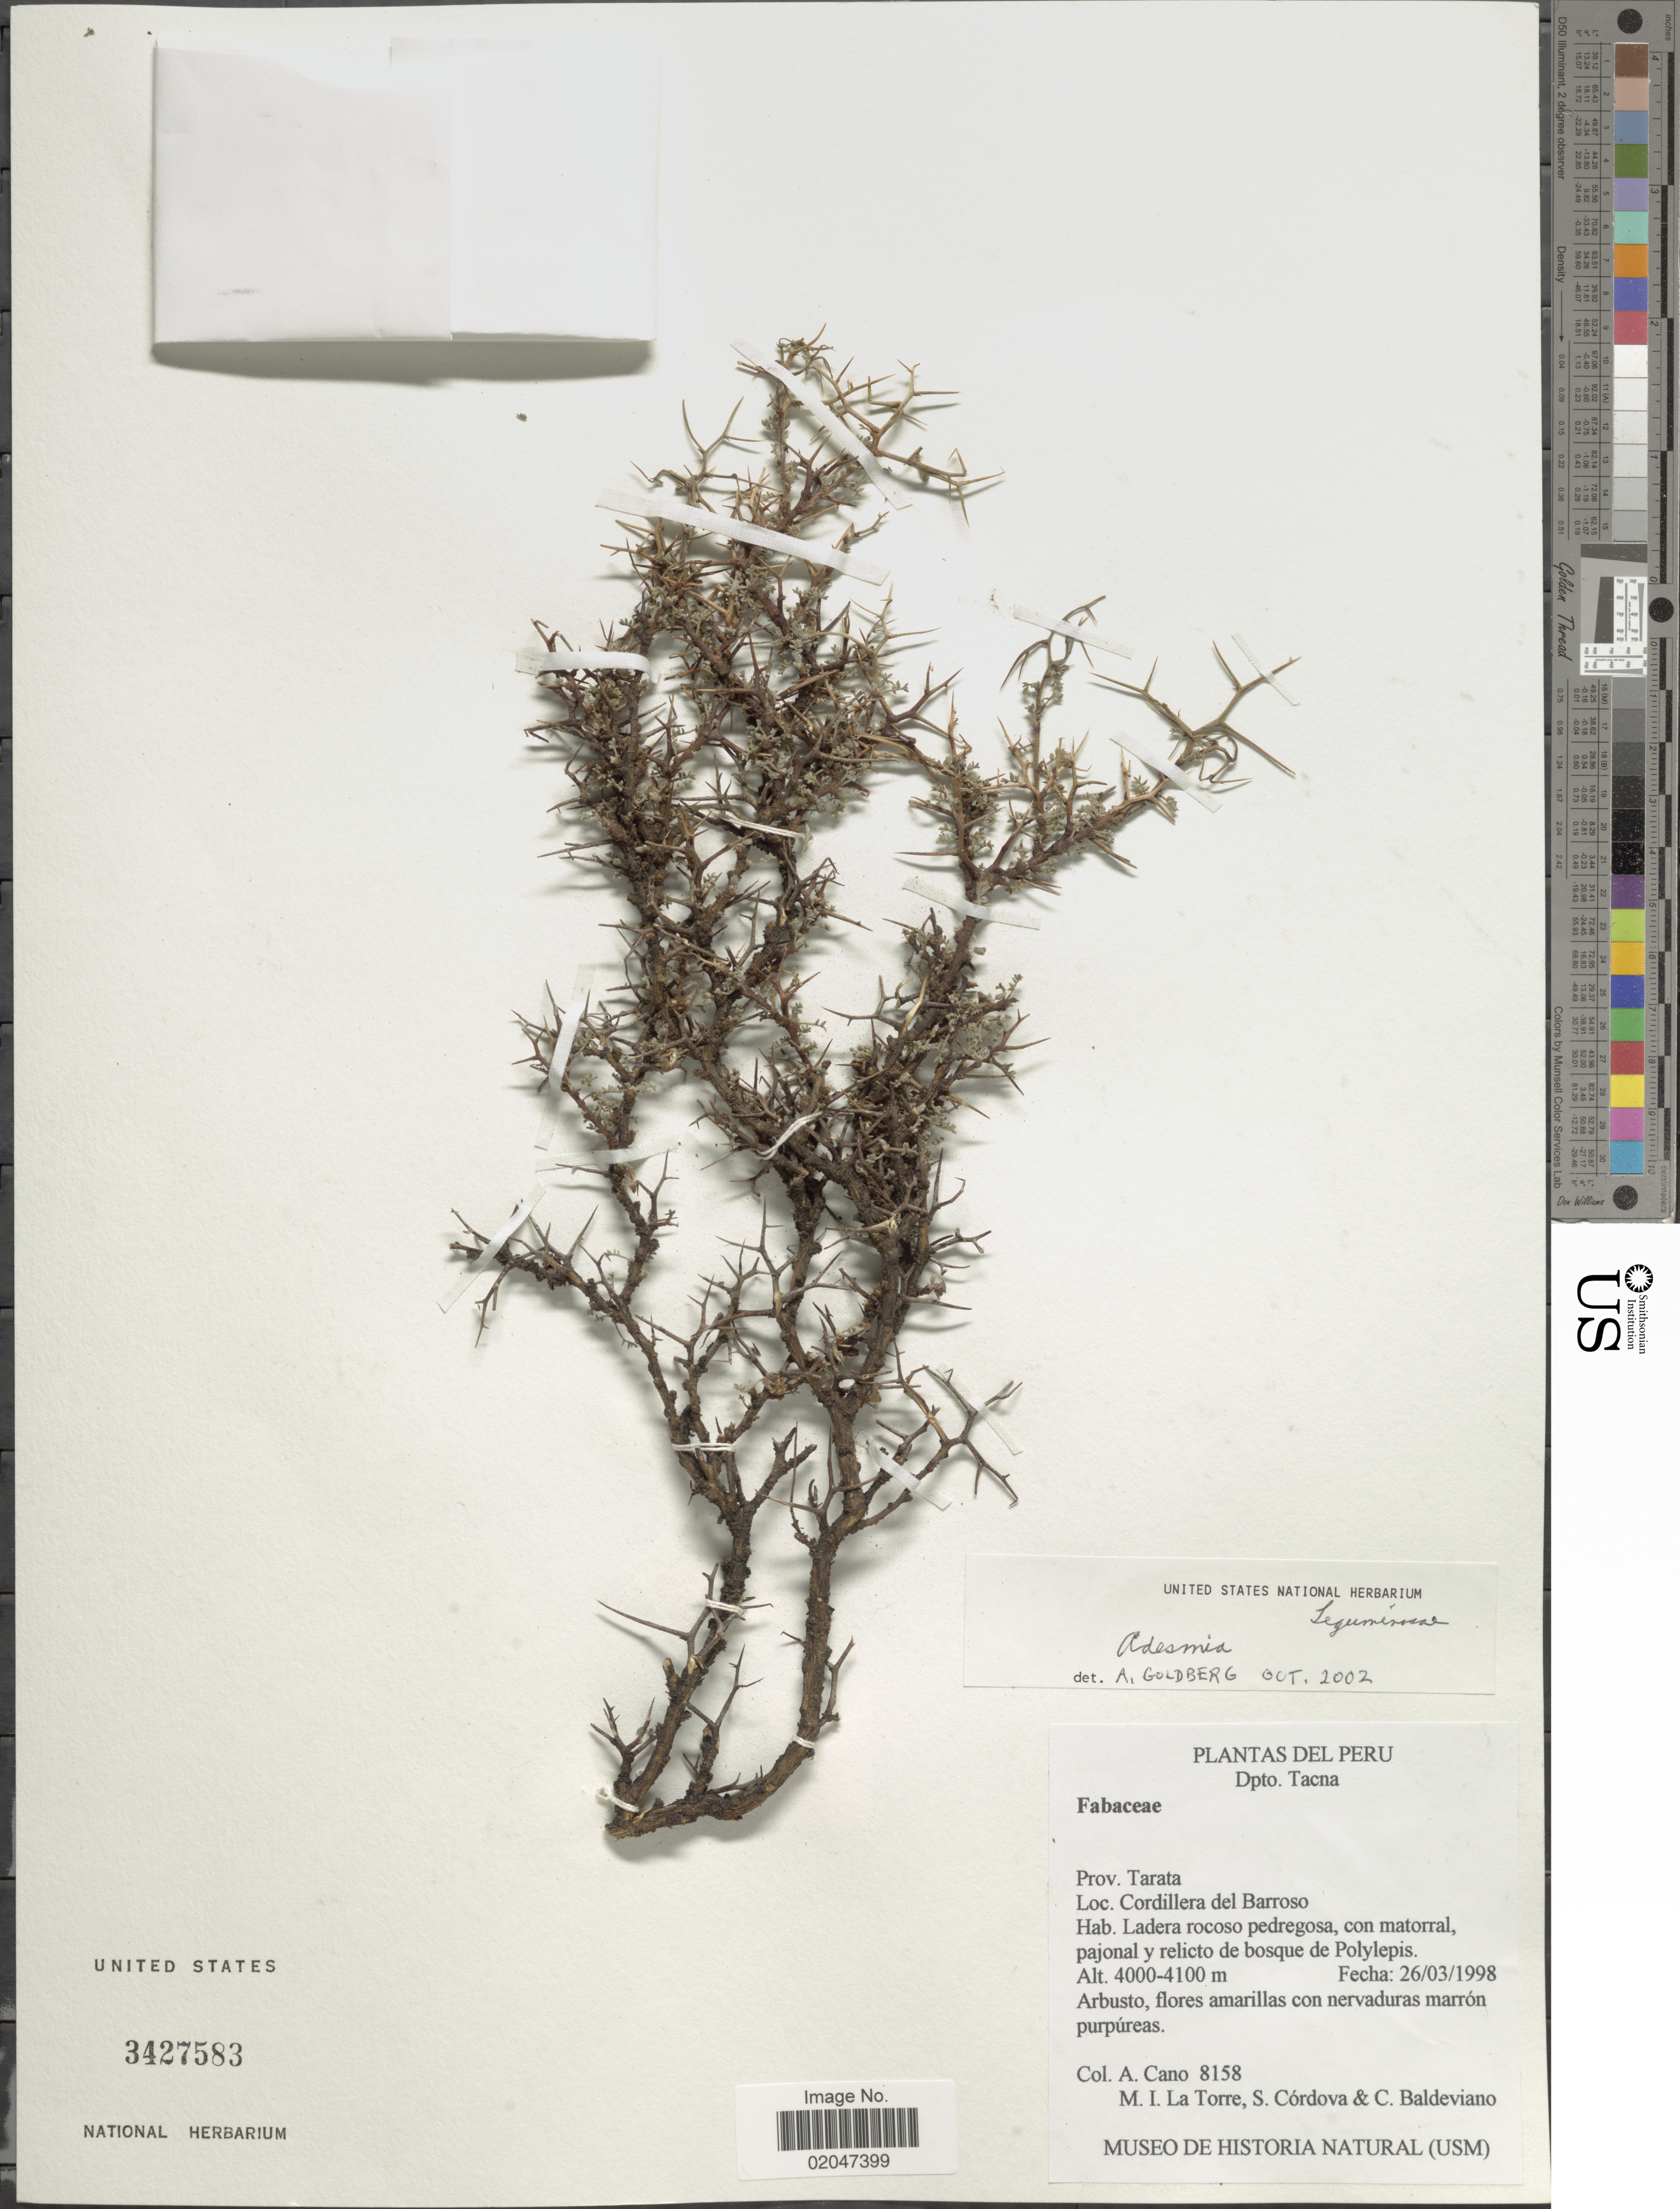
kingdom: Plantae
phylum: Tracheophyta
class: Magnoliopsida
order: Fabales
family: Fabaceae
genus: Adesmia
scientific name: Adesmia sp.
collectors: A. Cano, M. Torre, S. Cordova & C. Baldeviano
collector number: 8158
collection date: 1998-03-26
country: Peru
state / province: Tacna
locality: Prov. Tarata. Cordillera del Barroso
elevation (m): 4000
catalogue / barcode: US 3427583